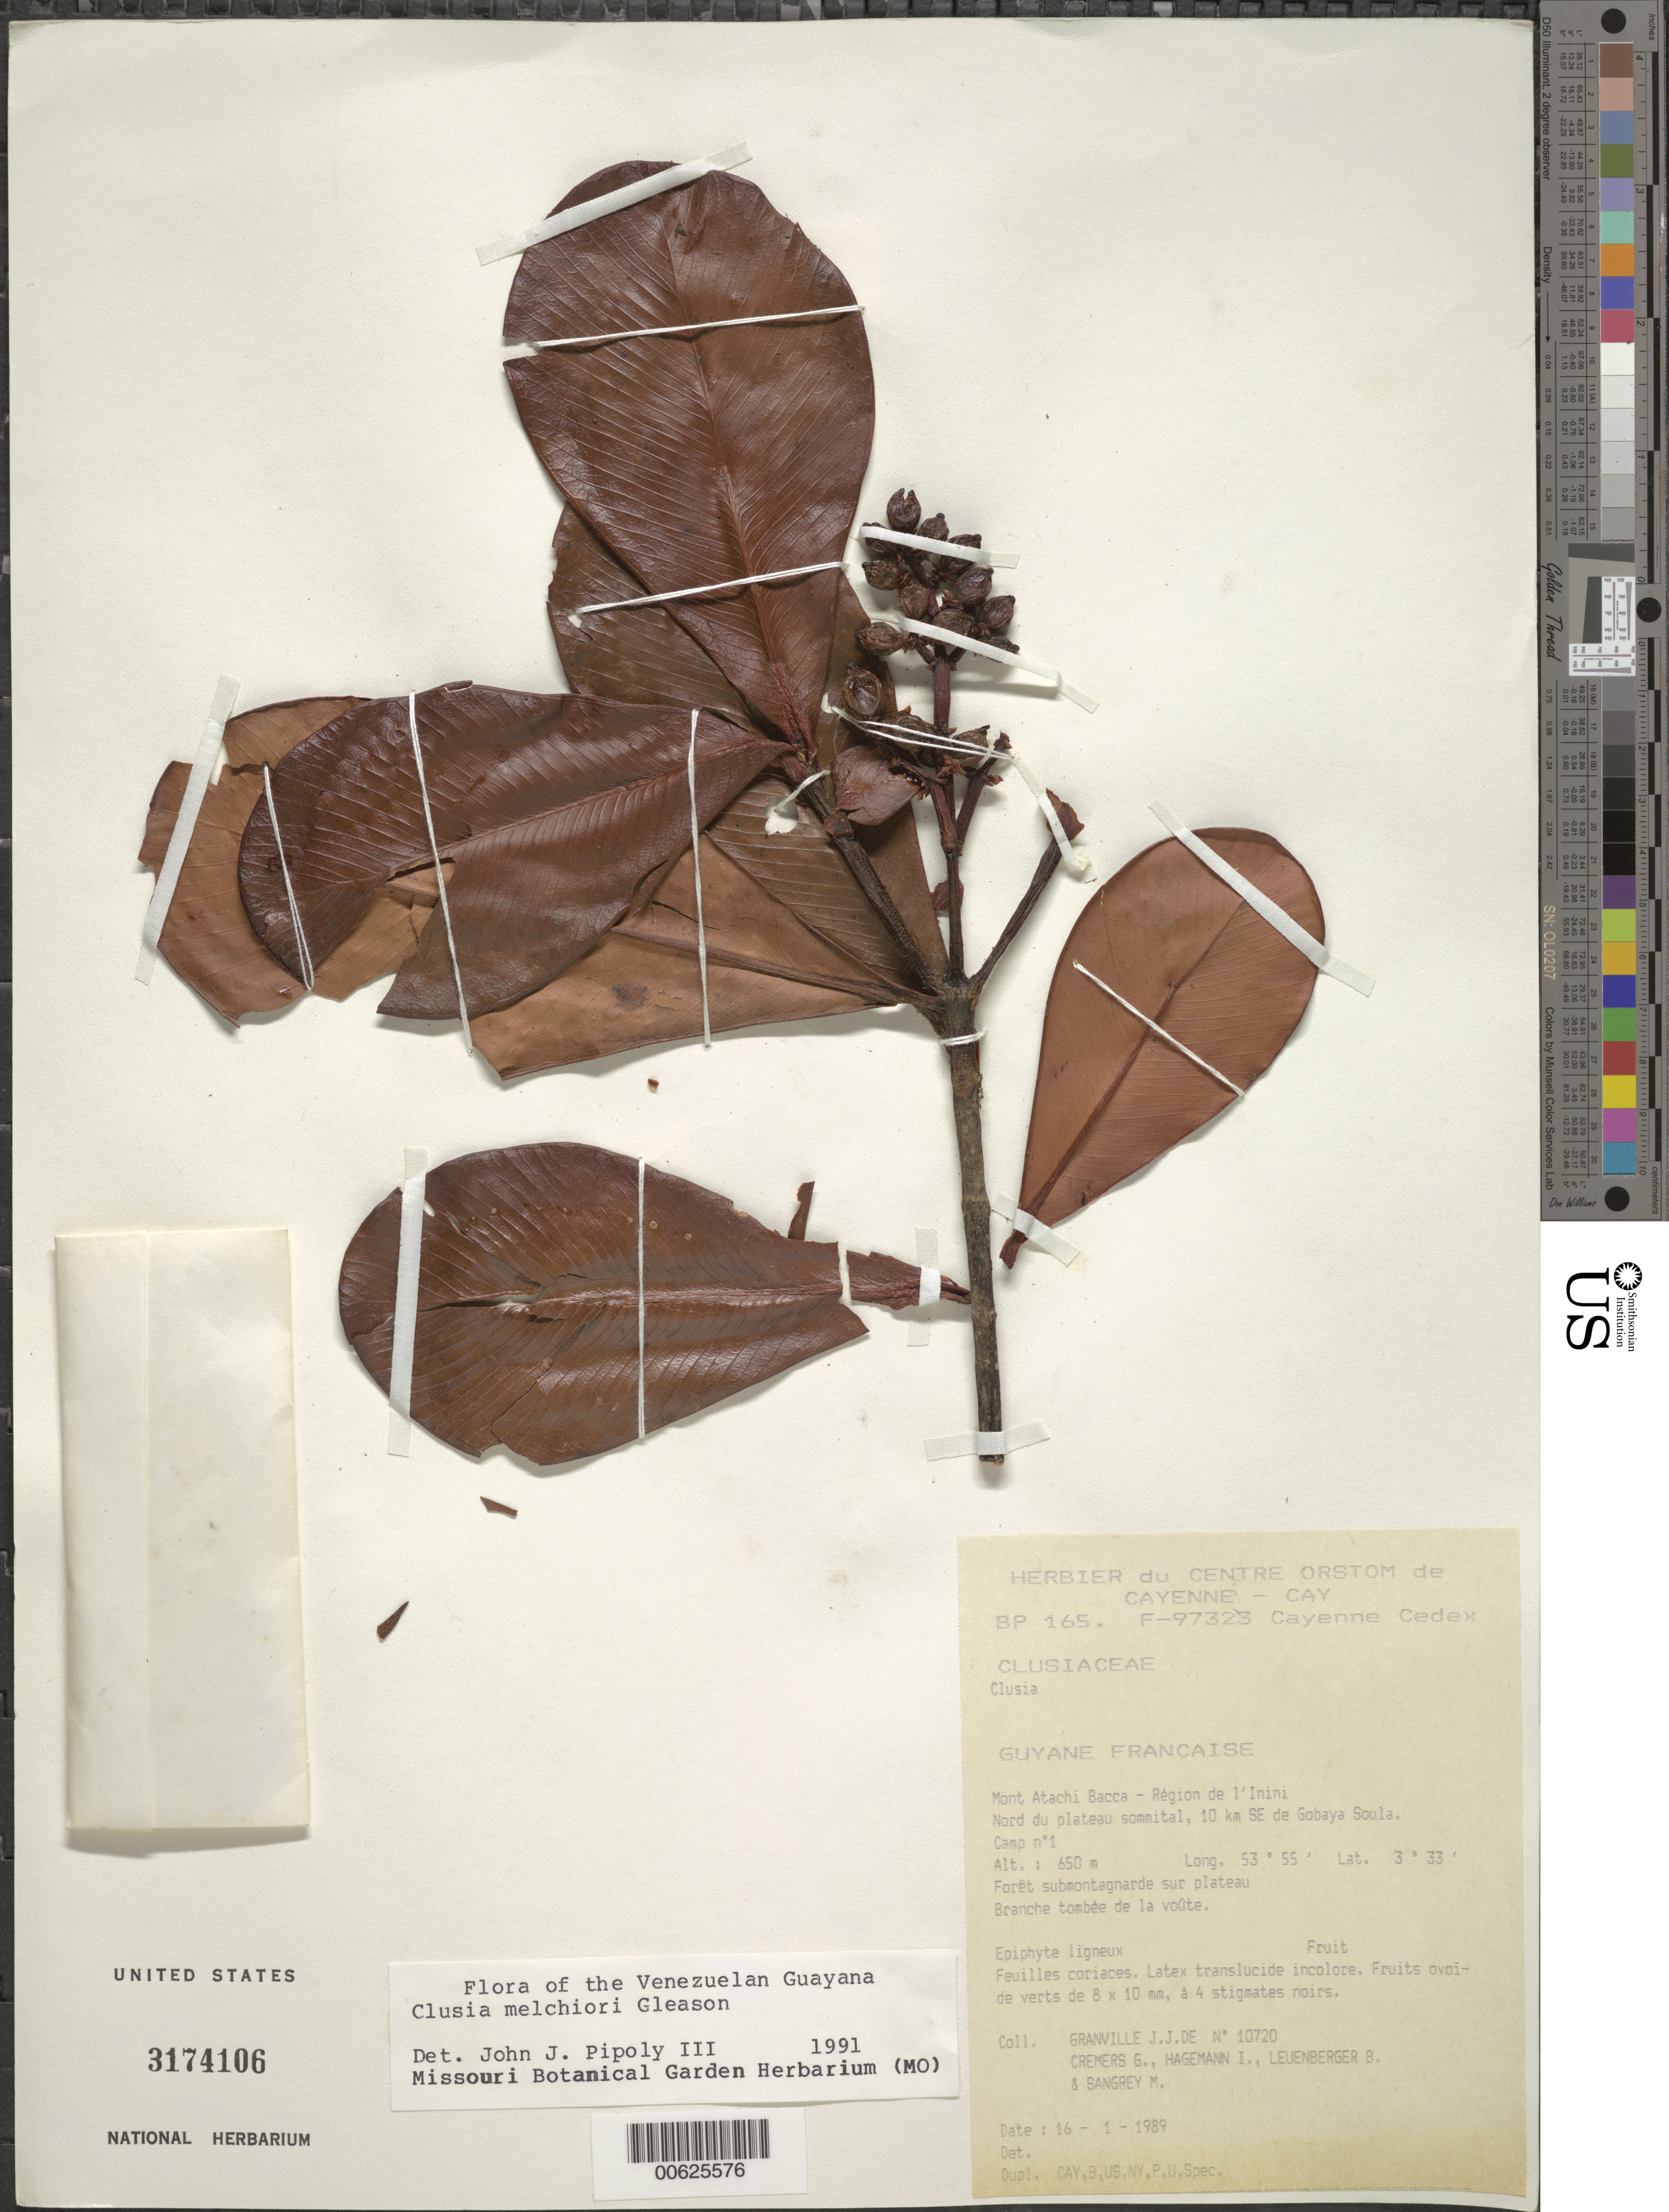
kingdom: Plantae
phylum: Tracheophyta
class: Magnoliopsida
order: Malpighiales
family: Clusiaceae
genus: Clusia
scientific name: Clusia melchiori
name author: Gleason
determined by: Pipoly, J. J., III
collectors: J.-J. de Granville, G. Cremers, J. Hagemann, B. E. Leuenberger & M. S. Sangrey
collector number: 10720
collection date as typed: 16-Jan-89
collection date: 1989-01-16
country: French Guiana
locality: Mont Atachi Bacca, région de l'Inini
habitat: Forêt submontagnarde sur plateau. Branche tombée de la voute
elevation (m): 650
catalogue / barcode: US 3174106